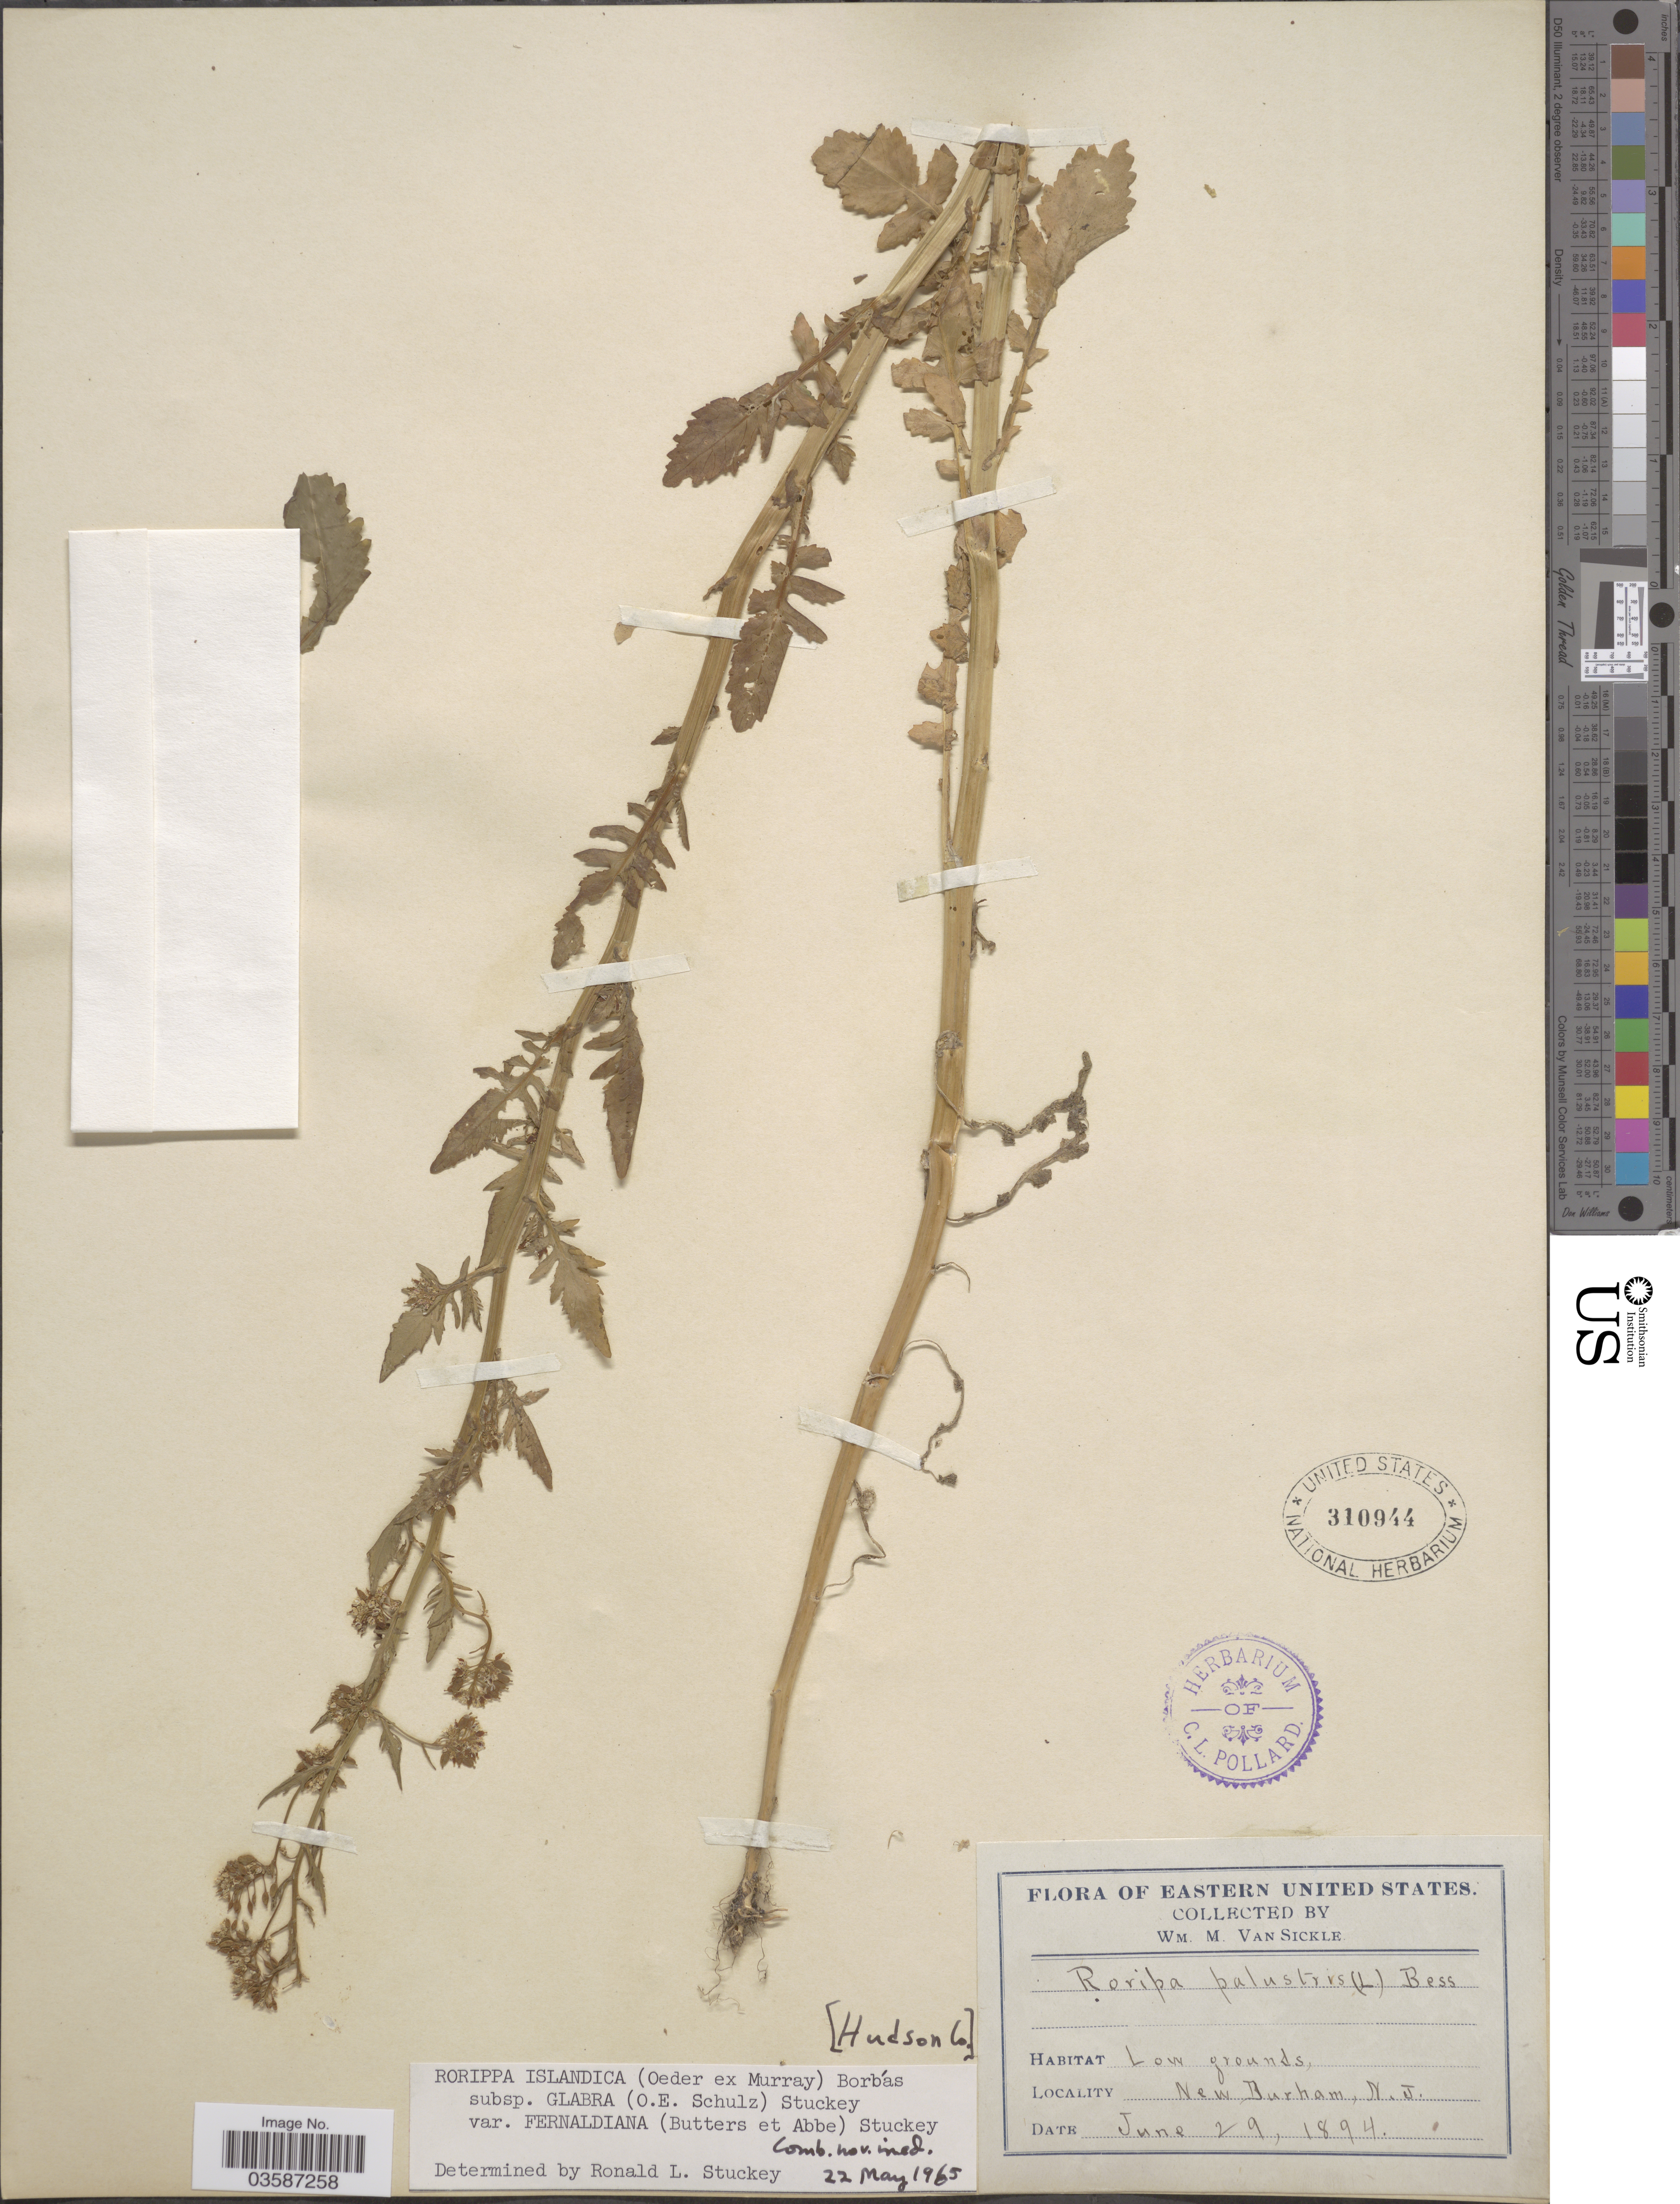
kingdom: Plantae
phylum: Tracheophyta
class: Magnoliopsida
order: Brassicales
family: Brassicaceae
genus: Rorippa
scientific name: Rorippa islandica var. fernaldiana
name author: Butters & Abbe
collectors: W. M. Van Sickle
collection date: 1894-06-29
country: United States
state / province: New Jersey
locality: Eastern United States. Hudson Co. New Durham.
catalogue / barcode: US 310944